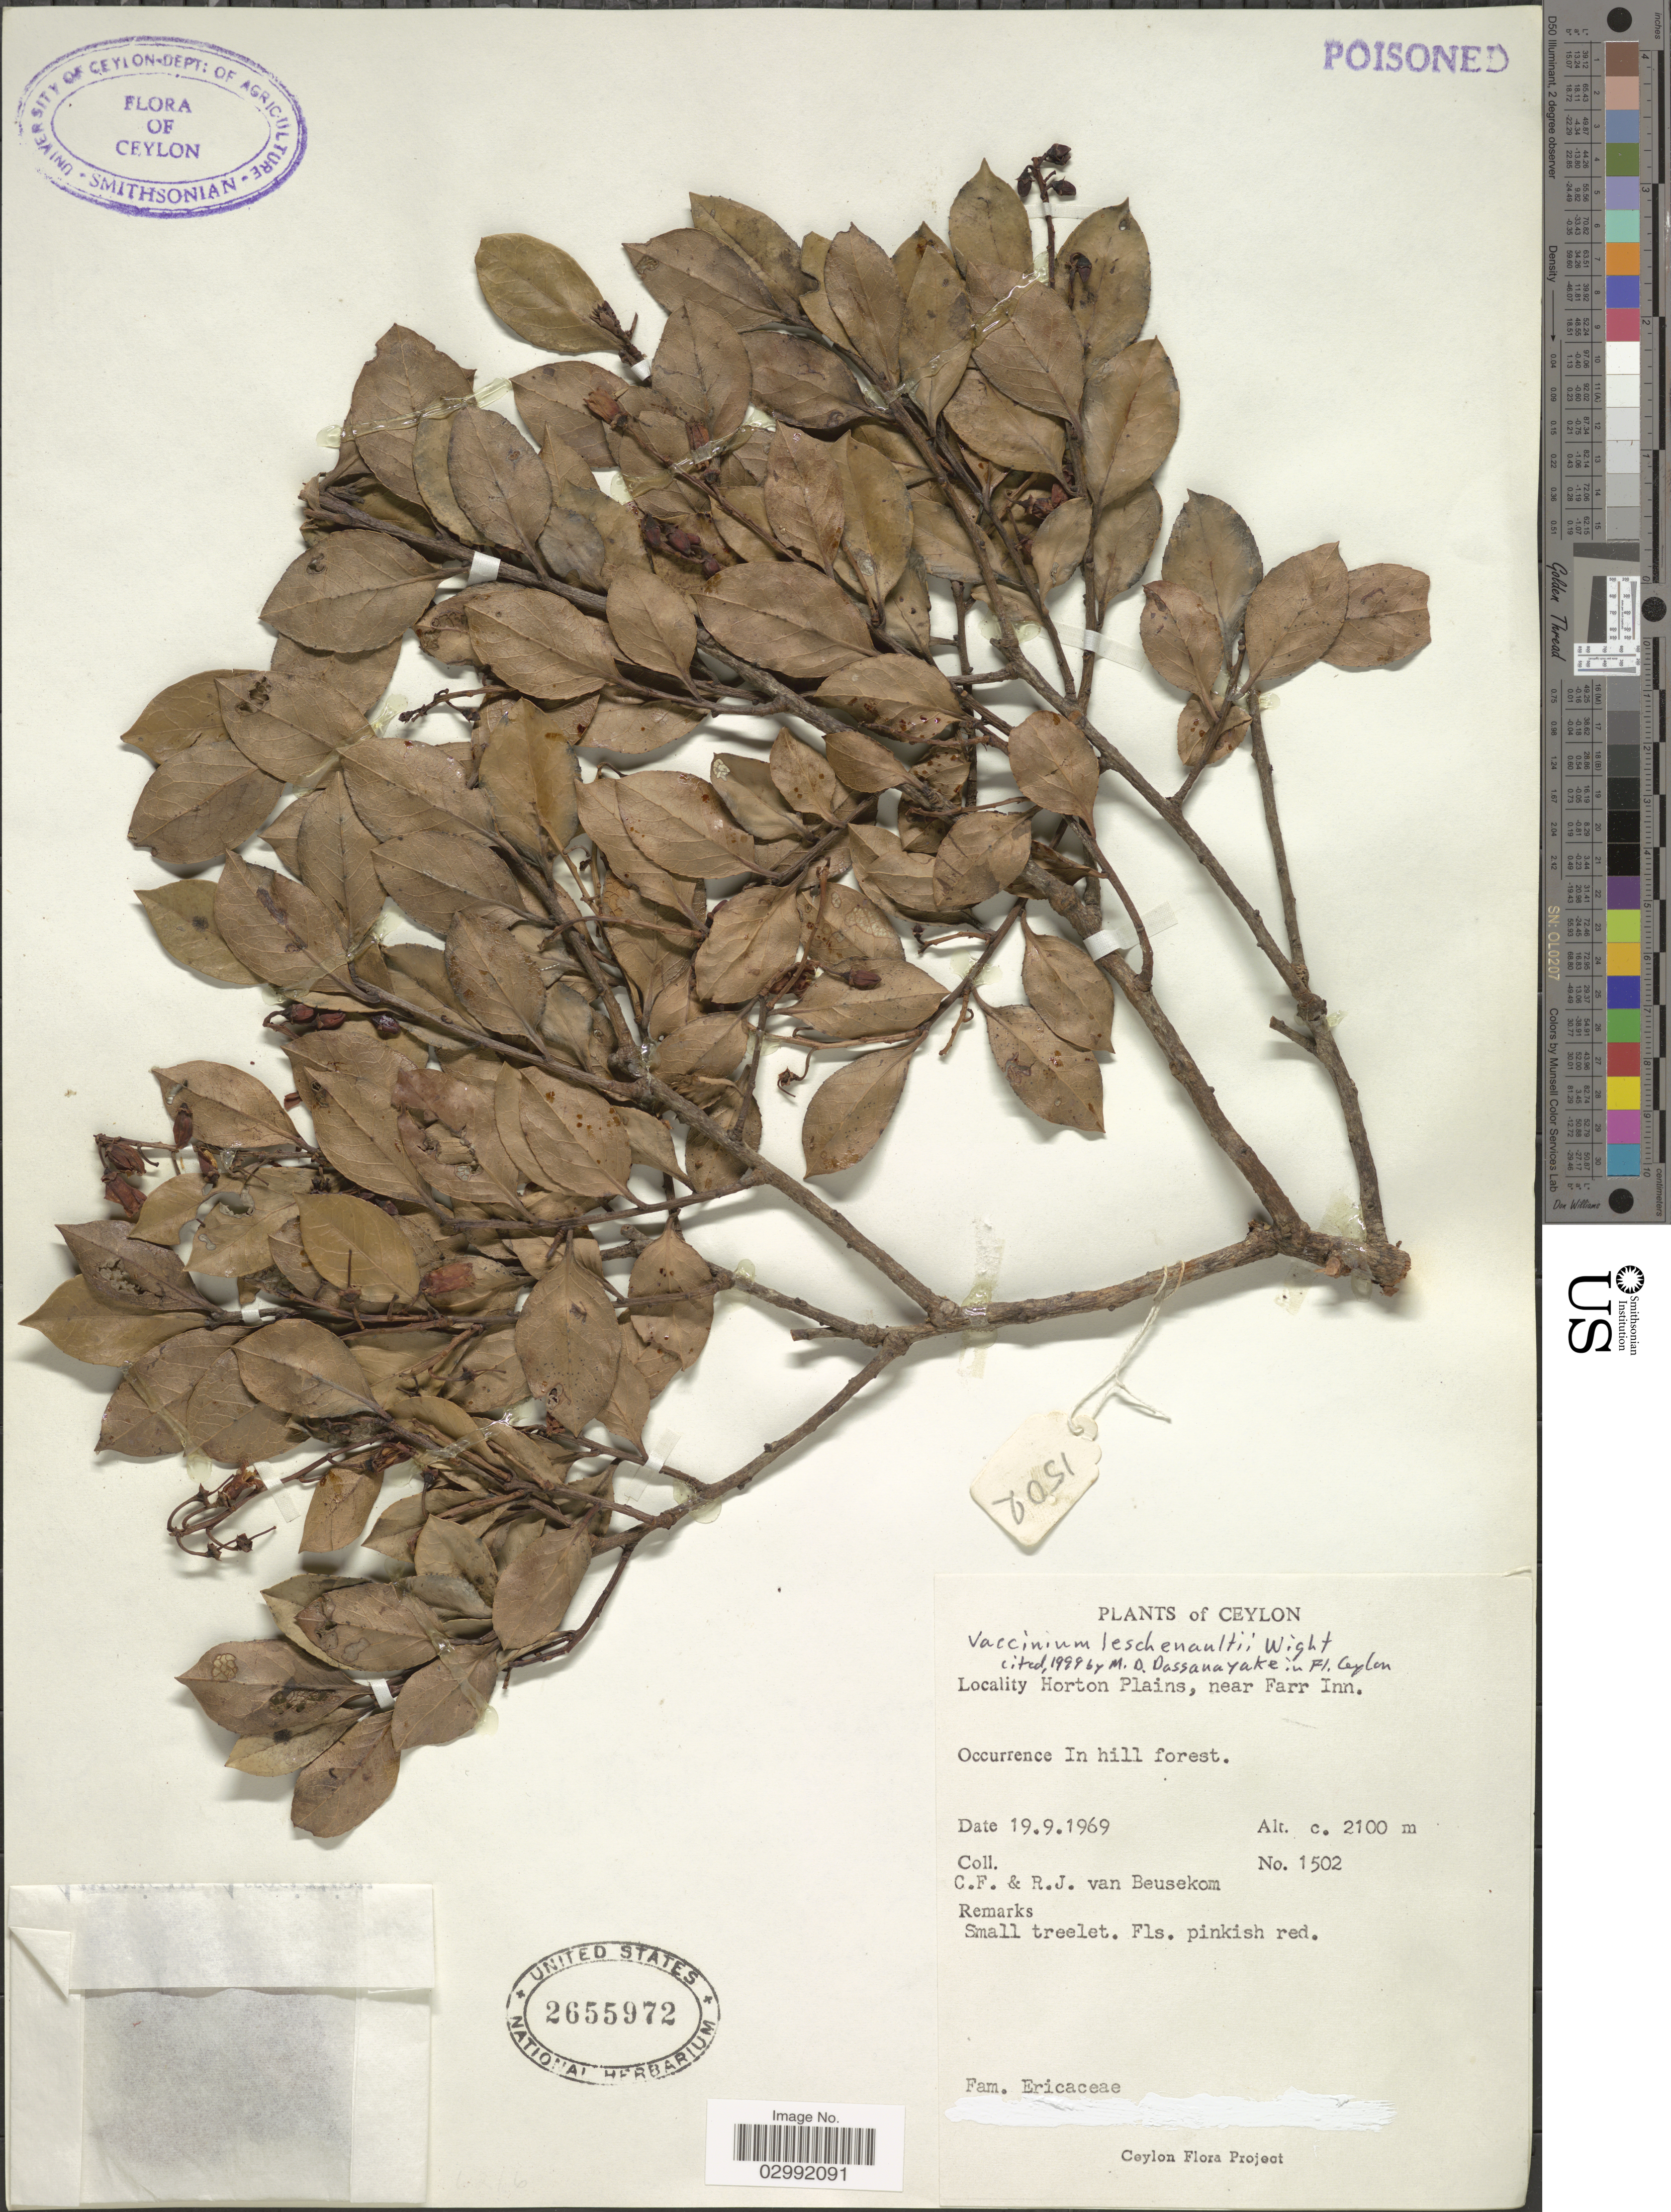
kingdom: Plantae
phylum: Tracheophyta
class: Magnoliopsida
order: Ericales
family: Ericaceae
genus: Vaccinium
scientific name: Vaccinium leschenaultii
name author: Wight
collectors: C. F. Beusekom & R. Van Beusekom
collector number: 1502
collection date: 1969-09-19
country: Sri Lanka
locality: Ceylon, Horton Plains, near Farr Inn.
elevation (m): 2100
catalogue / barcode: US 2655972